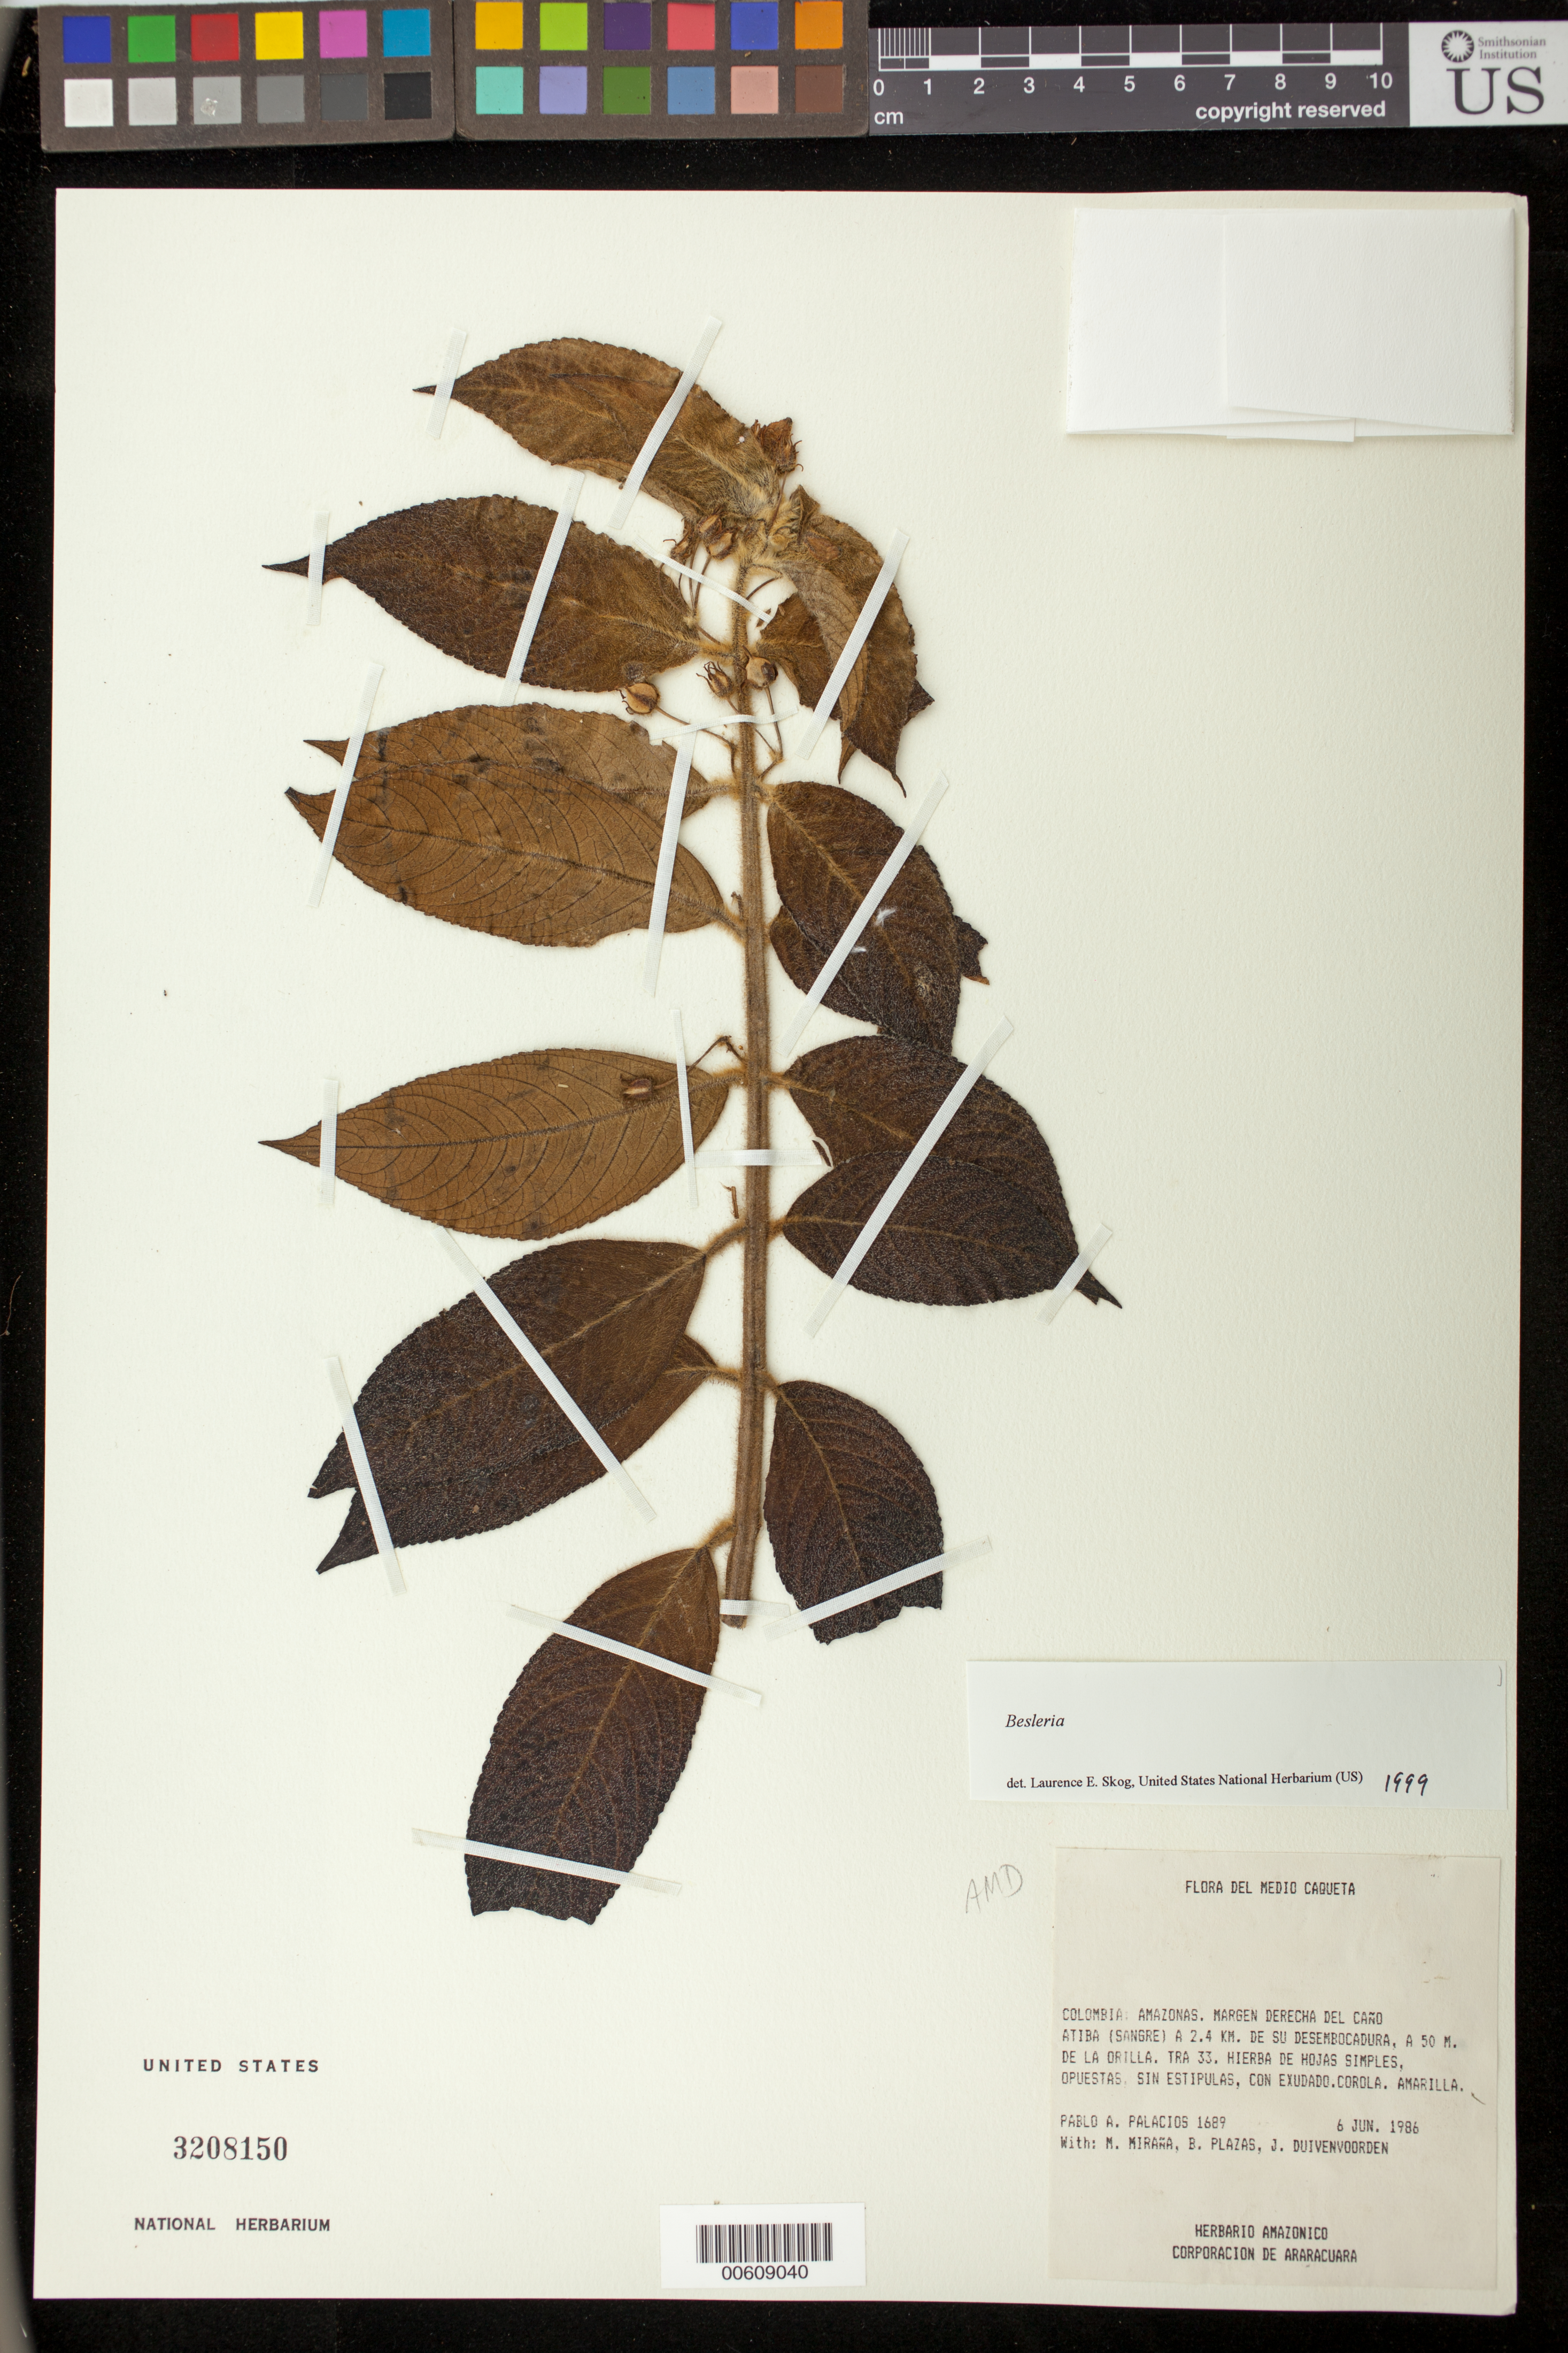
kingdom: Plantae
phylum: Tracheophyta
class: Magnoliopsida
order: Lamiales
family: Gesneriaceae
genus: Besleria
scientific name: Besleria sp.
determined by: Skog, Laurence E.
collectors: P. Palacios, M. Miraña, B. Plazas & J. Duivenvoorden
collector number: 1689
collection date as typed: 06 Jun 1986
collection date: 1986-06-06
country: Colombia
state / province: Amazônas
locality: Margen derecha del Caño Atiba (Sangre) a 2.4 km de su desembocadura, a 50 m de la orilla, tra 33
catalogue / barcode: US 3208150